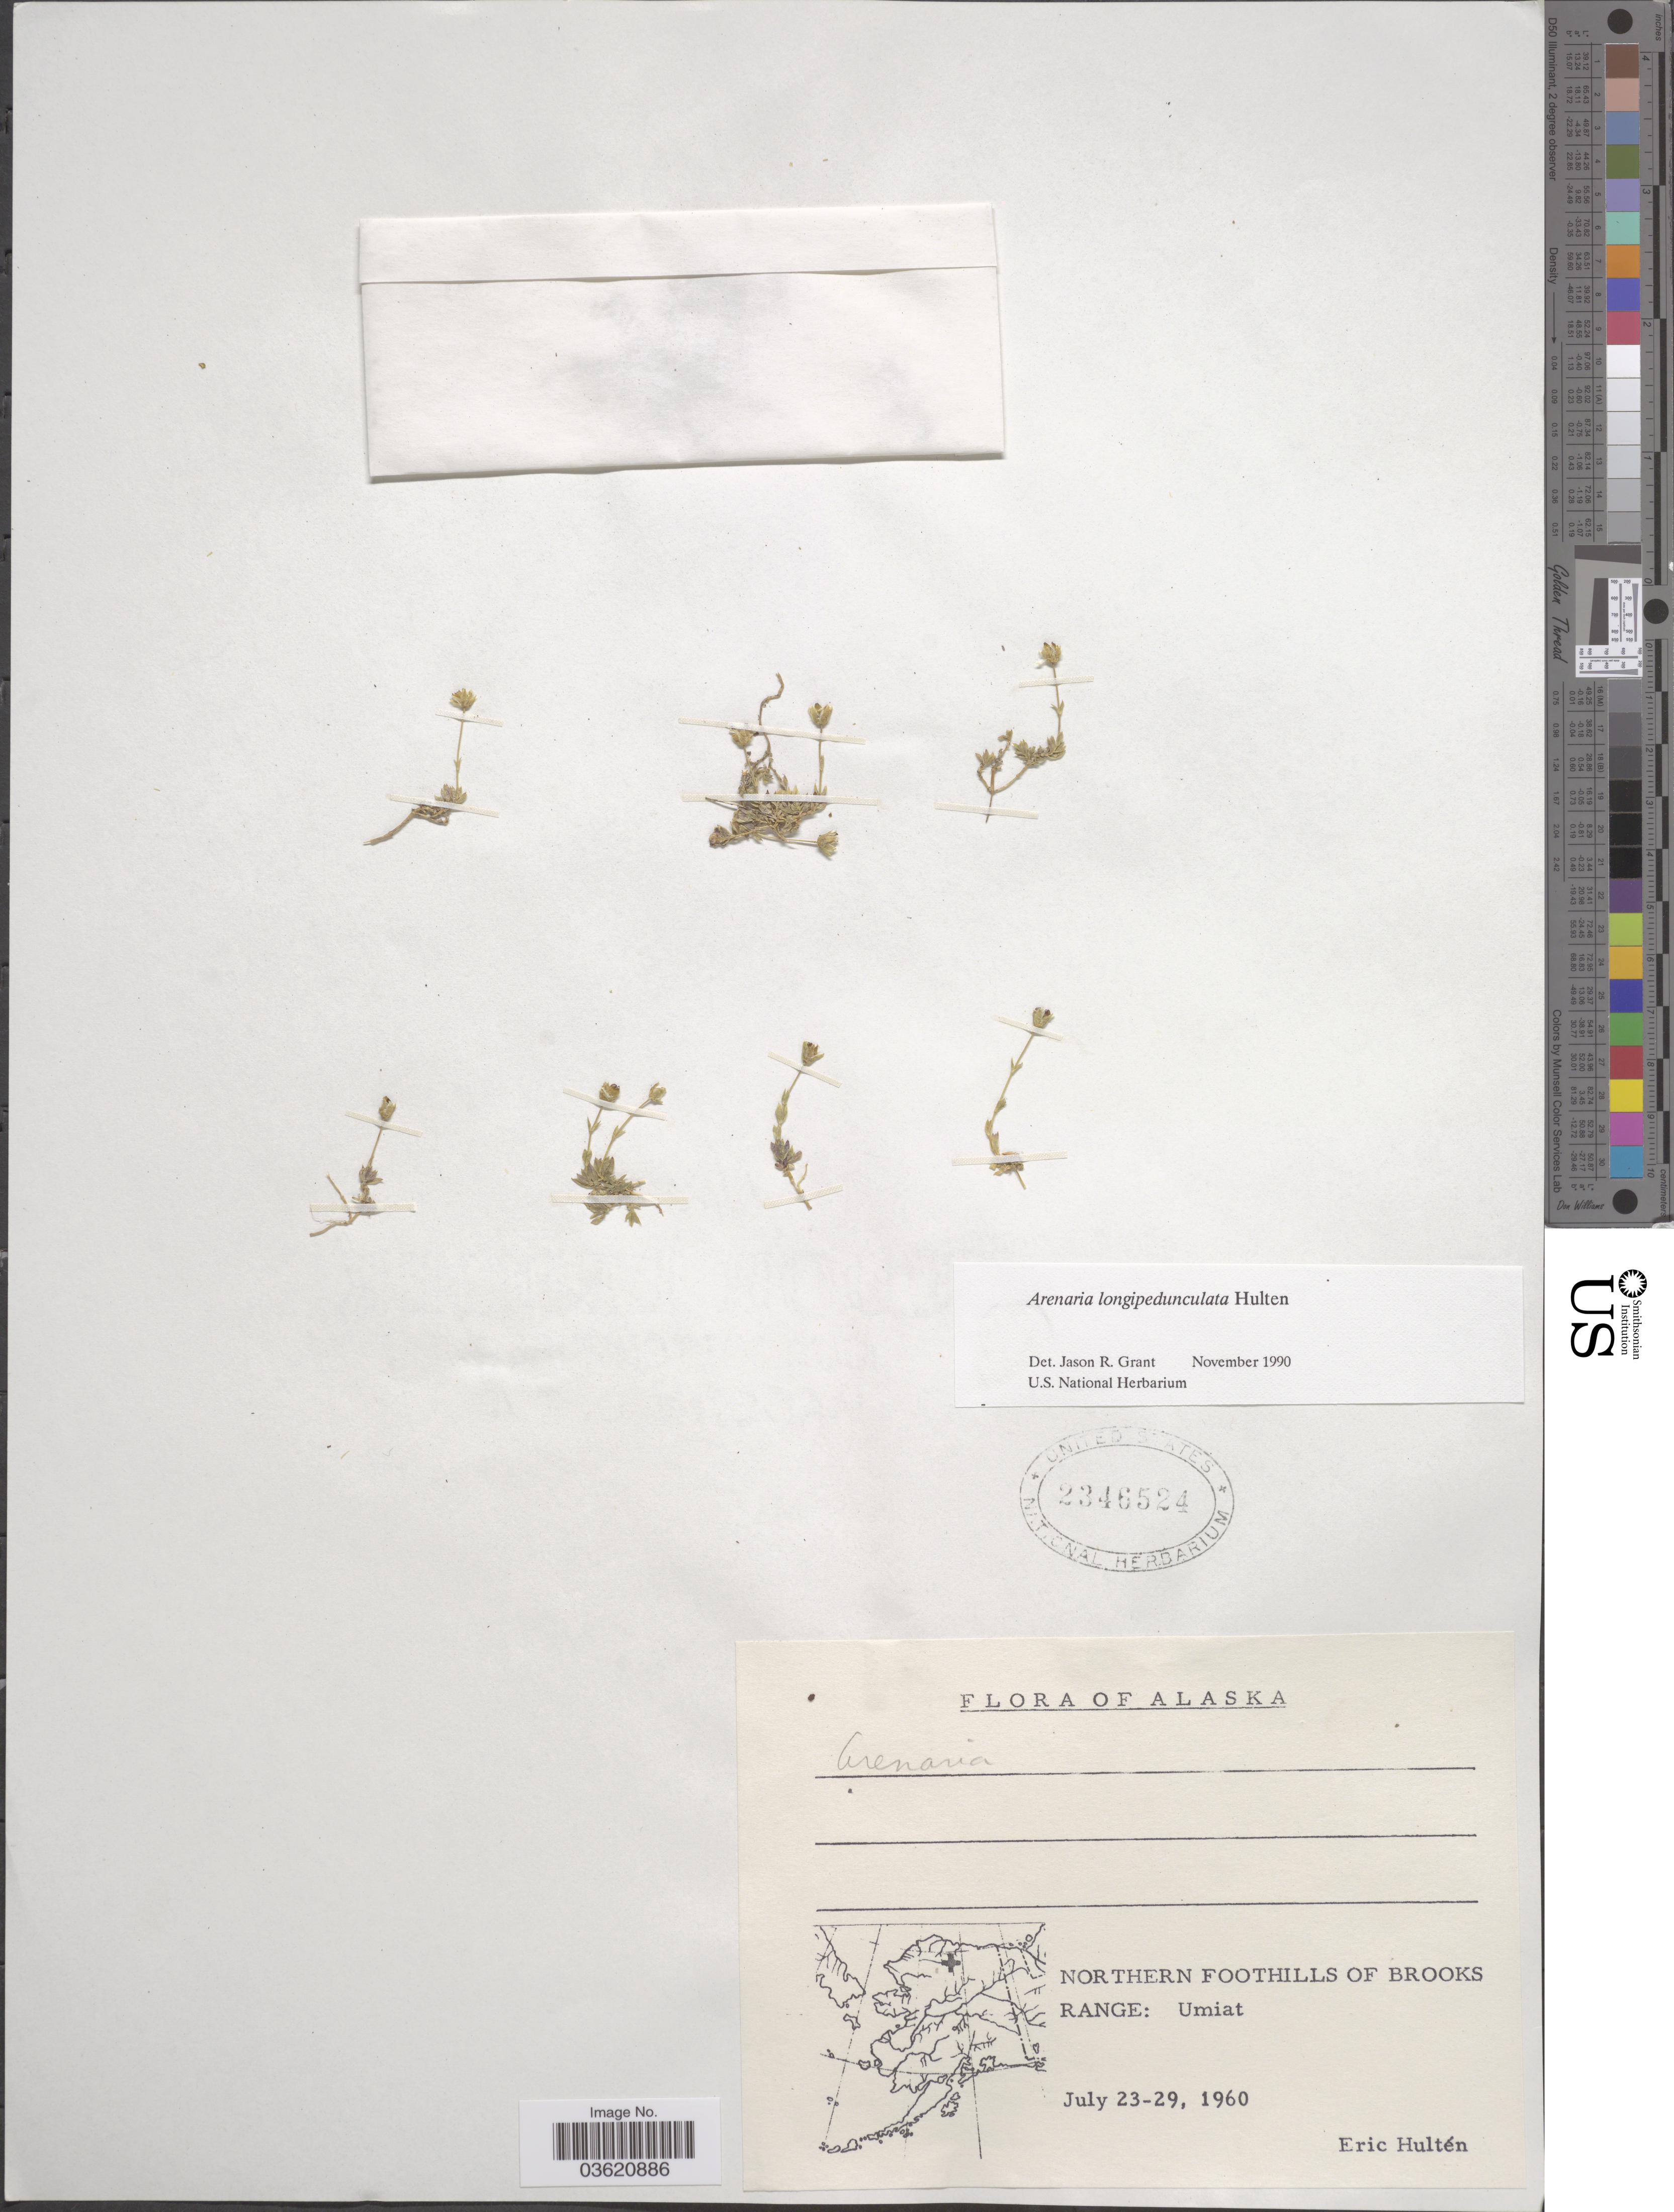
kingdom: Plantae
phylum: Tracheophyta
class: Magnoliopsida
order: Caryophyllales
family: Caryophyllaceae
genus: Arenaria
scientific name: Arenaria longipedunculata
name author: Hultén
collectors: E. G. Hultén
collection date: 1960-07-23/1960-07-29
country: United States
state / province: Alaska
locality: Northern Foothills of Brooks Range: Umiat.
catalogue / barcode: US 2346524